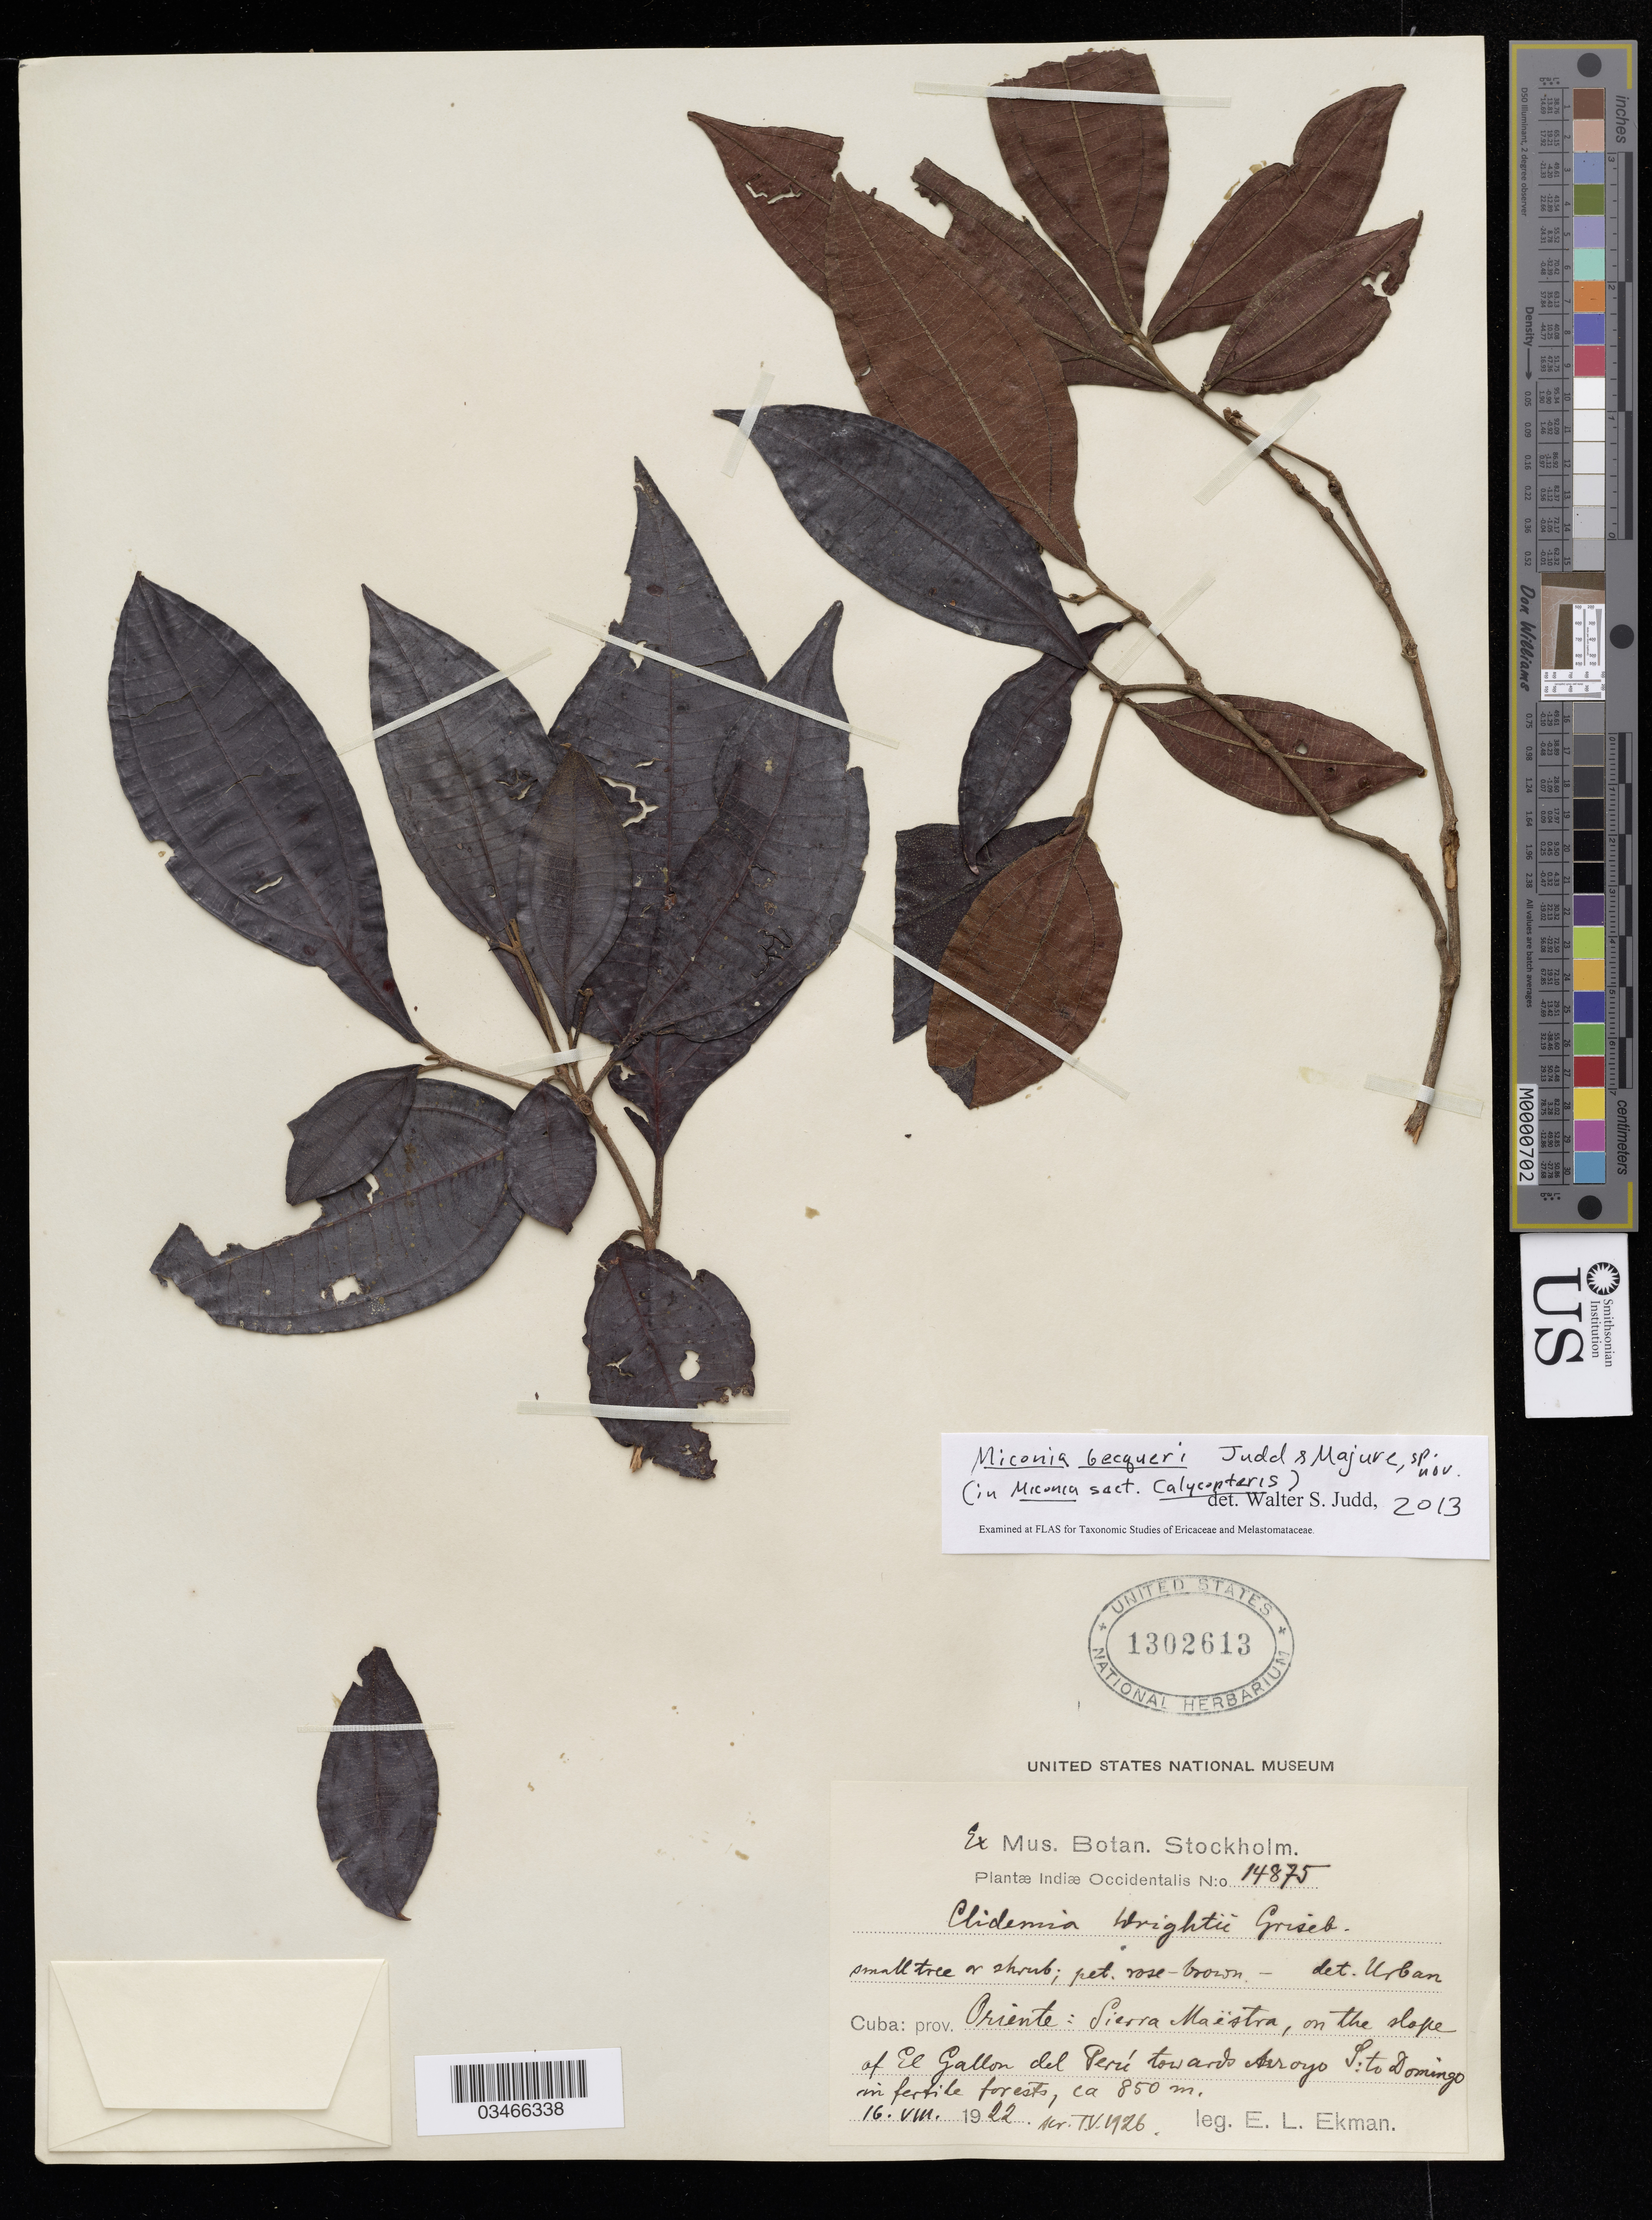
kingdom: Plantae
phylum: Tracheophyta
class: Magnoliopsida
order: Myrtales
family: Melastomataceae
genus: Miconia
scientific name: Miconia becqueri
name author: Judd & Majure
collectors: E. L. Ekman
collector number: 14875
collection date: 1922-08-16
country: Cuba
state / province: Oriente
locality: Sierra Maëstra, on the slope of El Gallon del Perú towards Arroyo S:to Domingo.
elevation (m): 850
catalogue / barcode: US 1302613